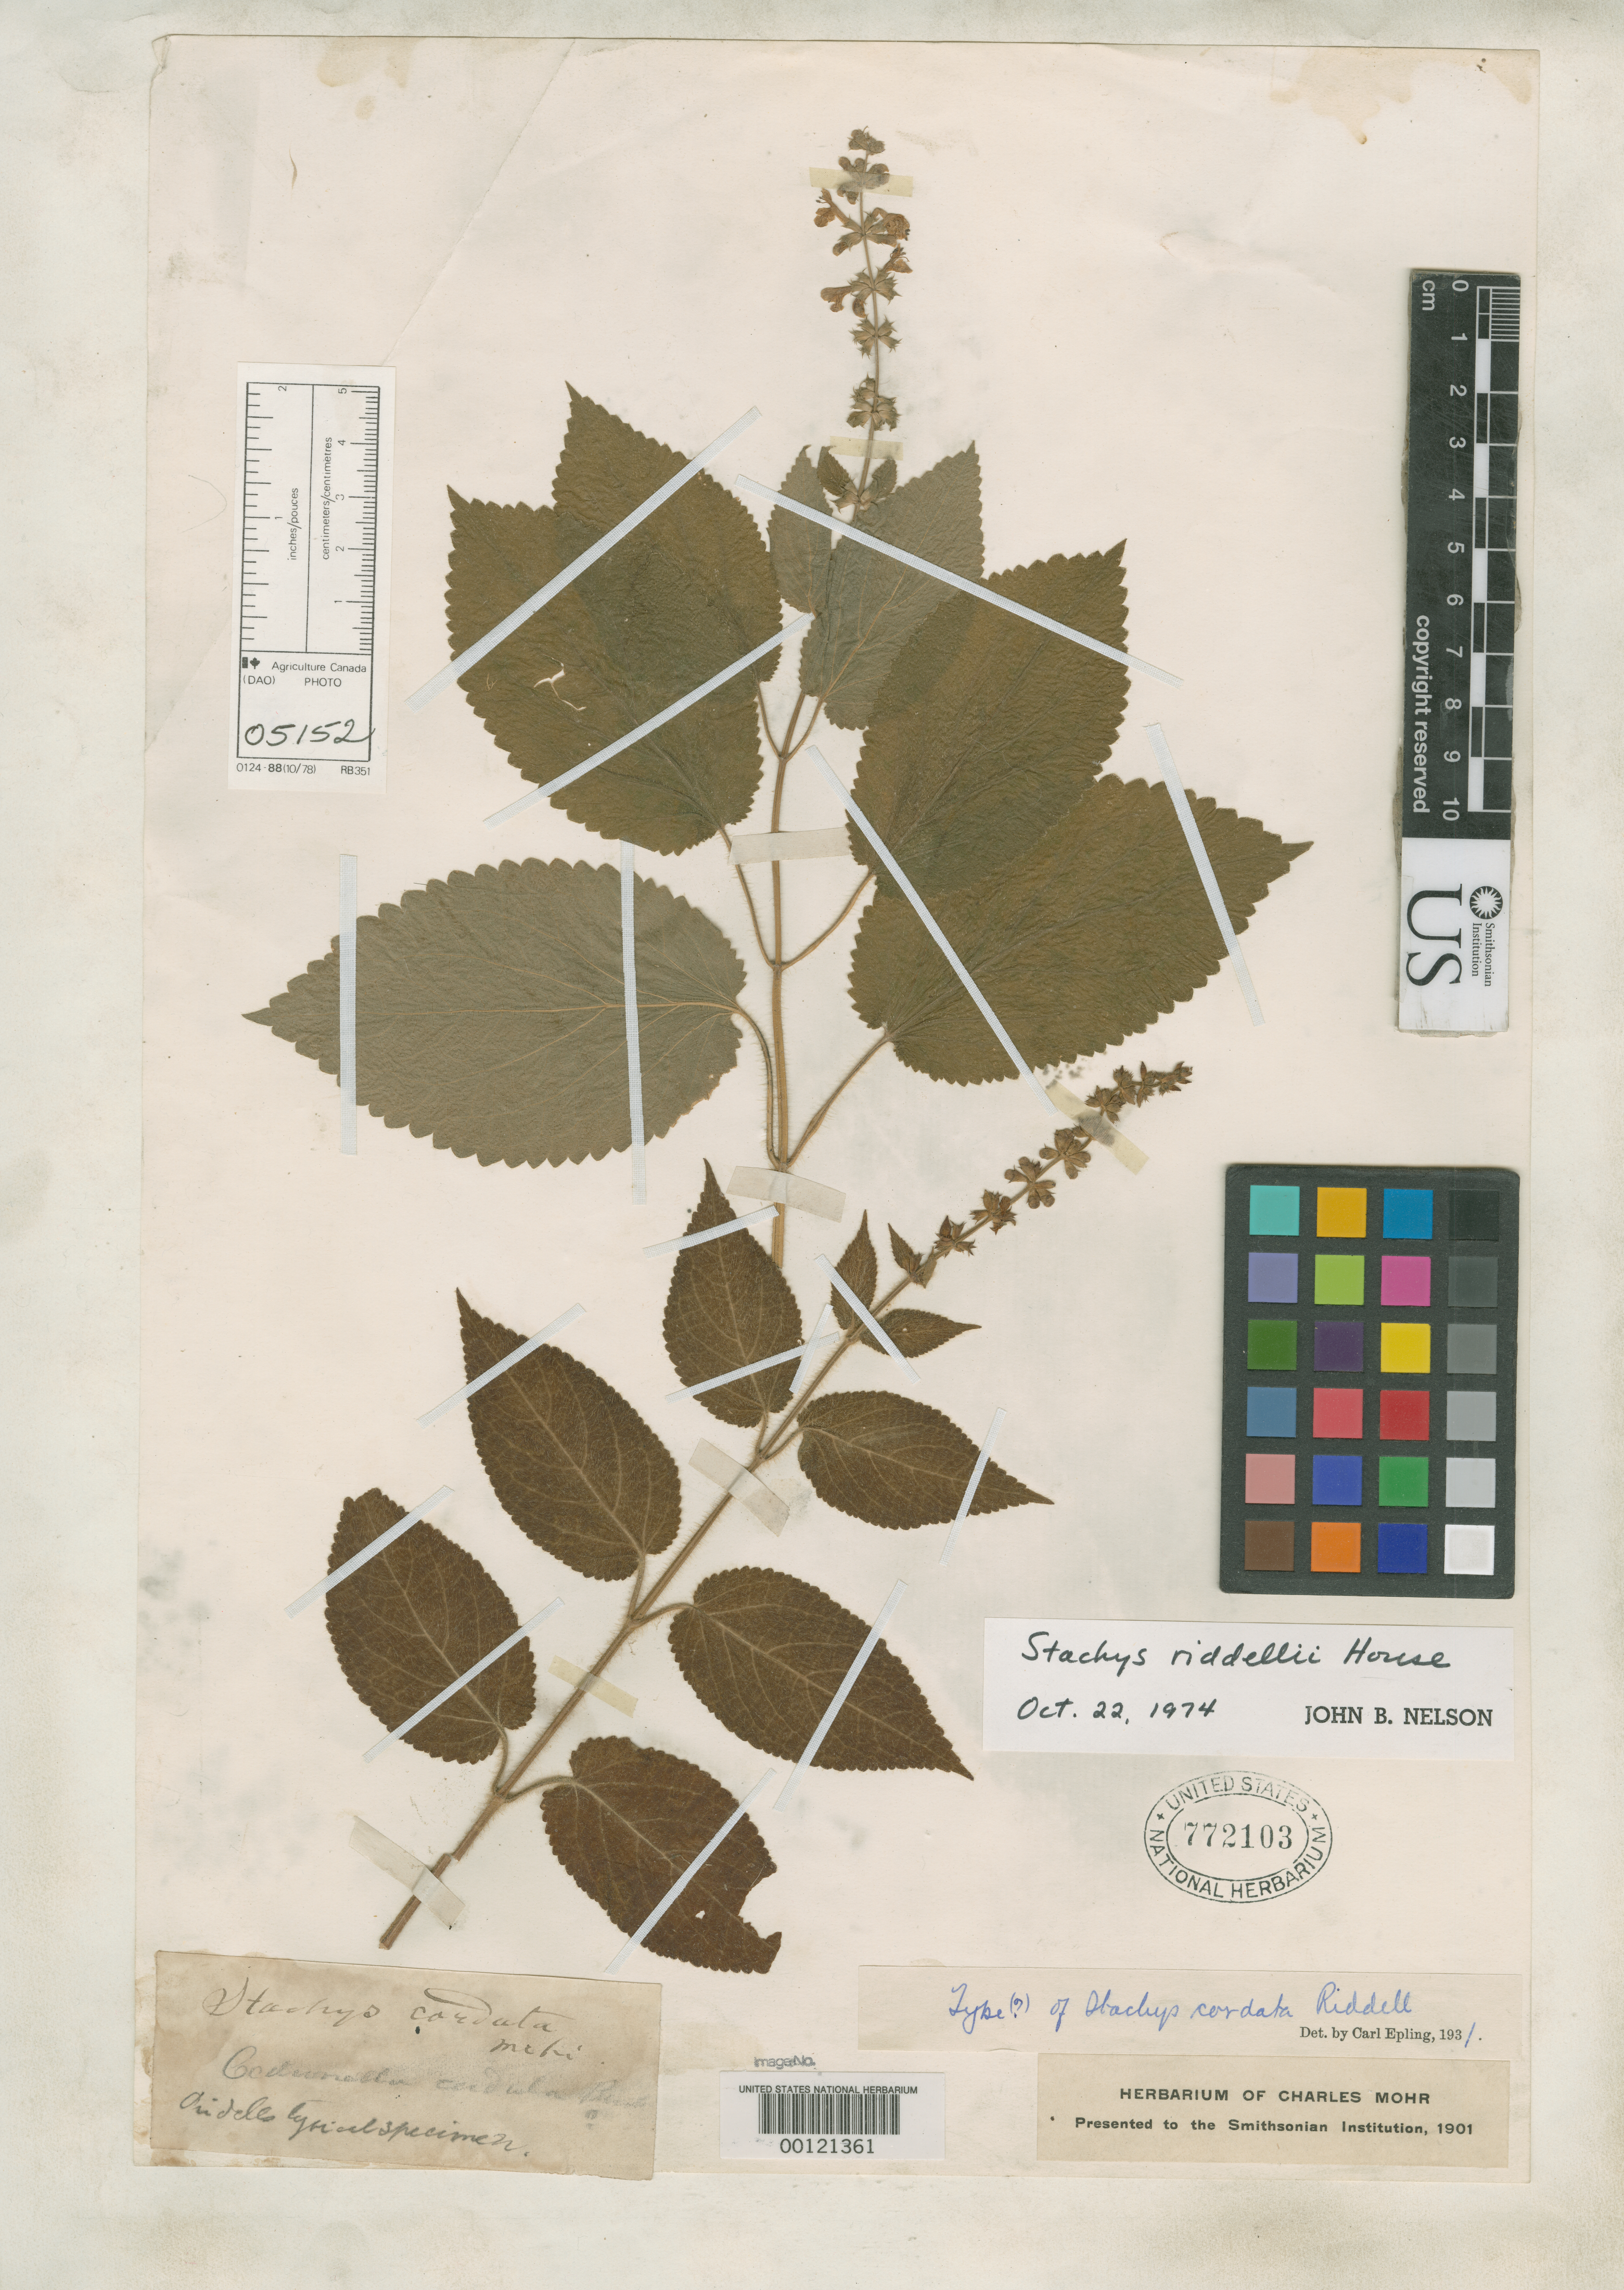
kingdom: Plantae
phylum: Tracheophyta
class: Magnoliopsida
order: Lamiales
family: Lamiaceae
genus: Stachys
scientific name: Stachys cordata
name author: Riddell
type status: Possible Type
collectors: J. Riddell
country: United States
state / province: Ohio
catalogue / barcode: US 722103